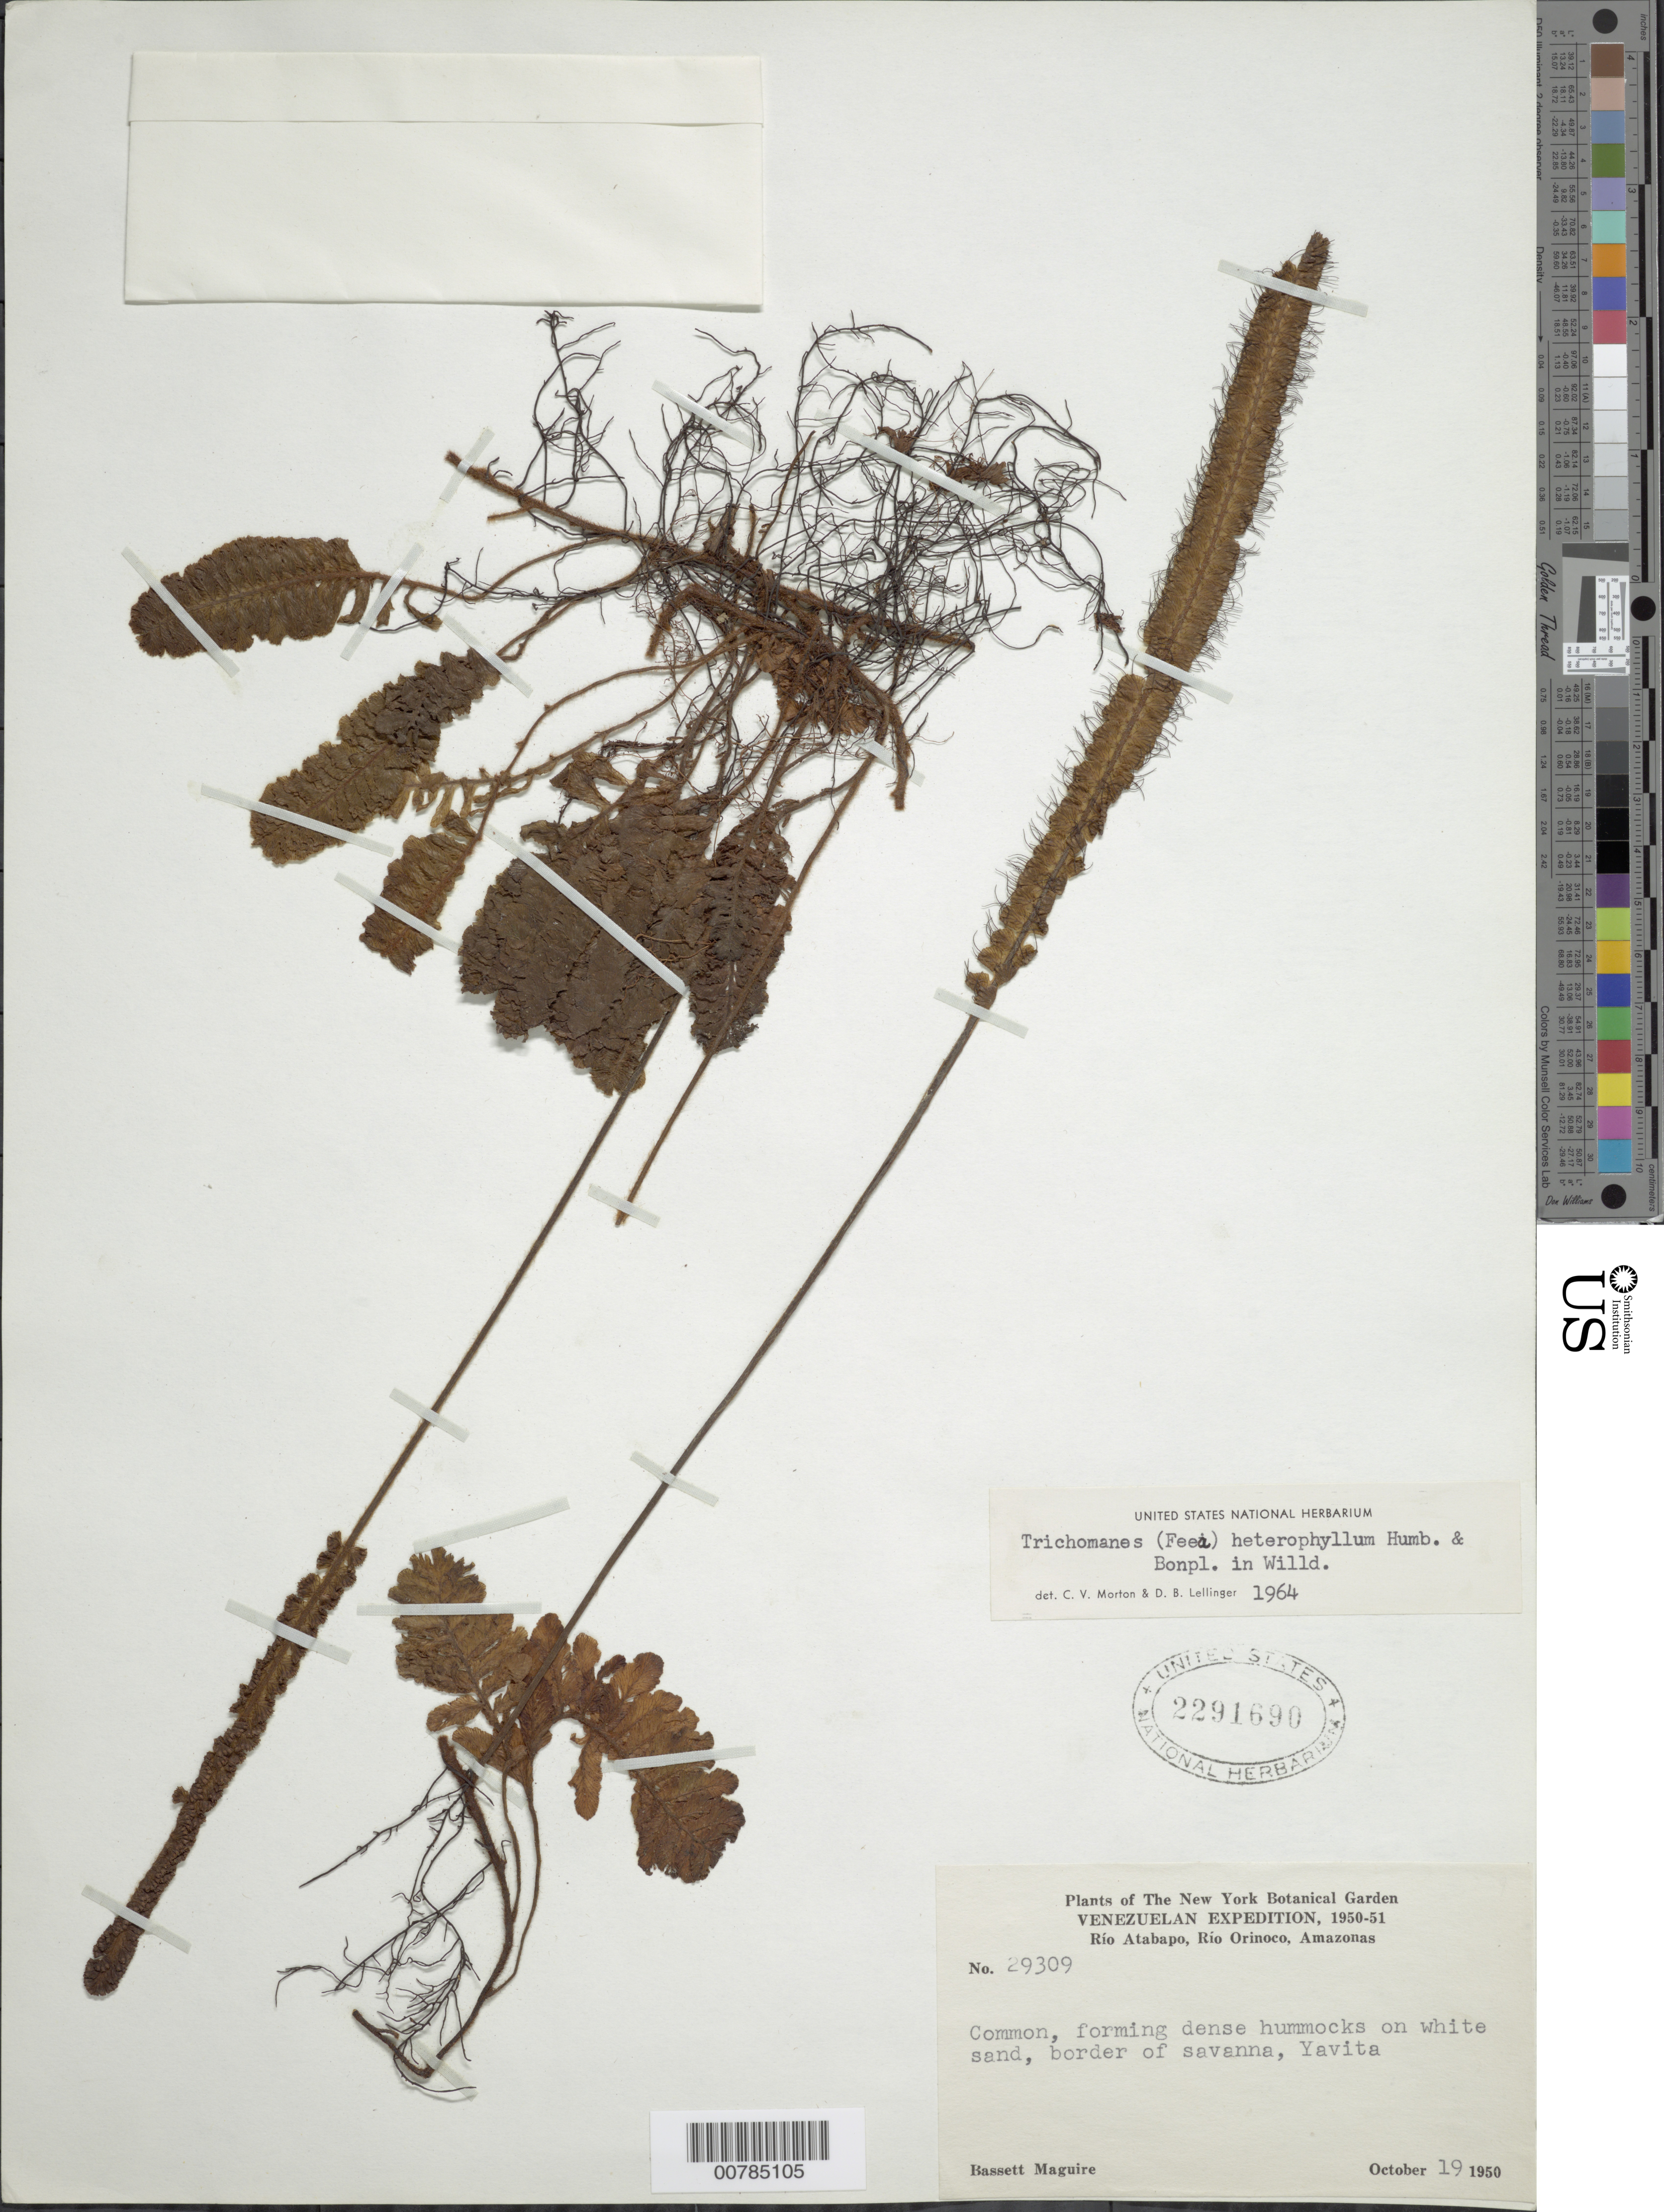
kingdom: Plantae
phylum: Tracheophyta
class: Polypodiopsida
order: Hymenophyllales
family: Hymenophyllaceae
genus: Trichomanes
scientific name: Trichomanes humboldtii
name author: (Bosch) Lellinger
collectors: B. Maguire, R. S. Cowan & J. J. Wurdack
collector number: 29309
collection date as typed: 19-Oct-50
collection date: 1950-10-19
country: Venezuela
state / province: Amazonas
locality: Yavita, Río Atabapo, Río Orinoco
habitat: White sand, border of savanna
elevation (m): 130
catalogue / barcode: US 2291690